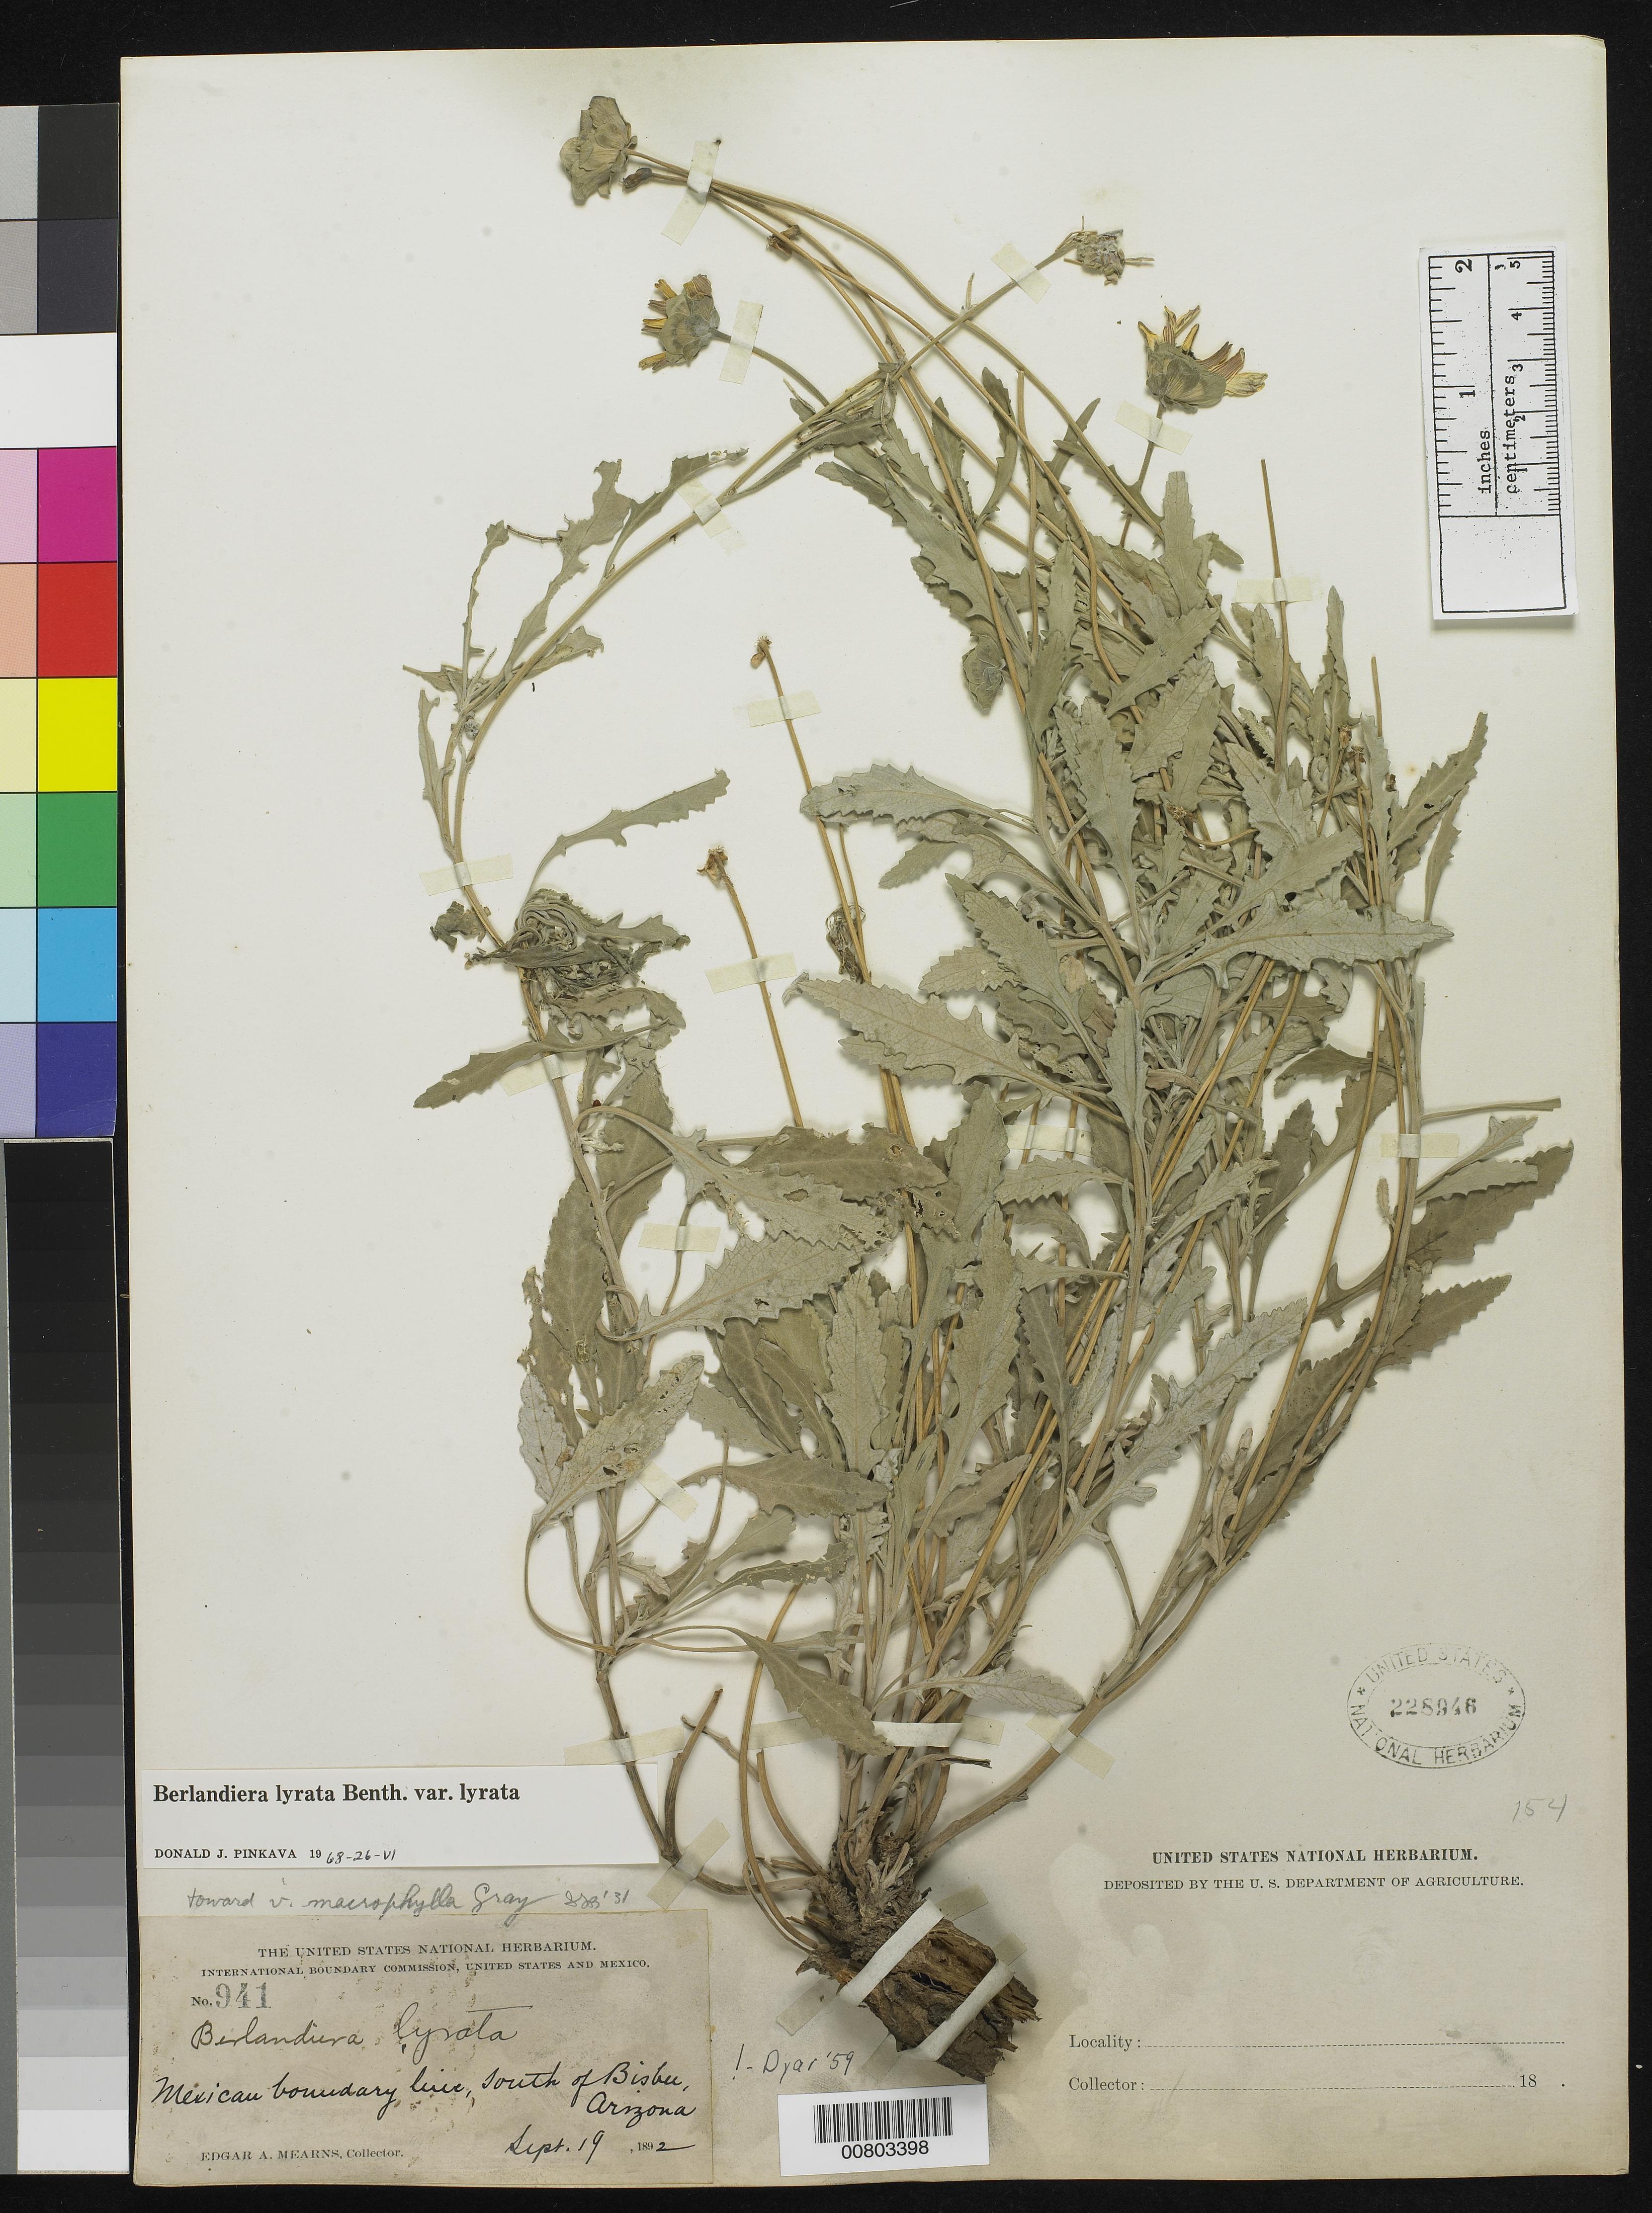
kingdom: Plantae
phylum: Tracheophyta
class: Magnoliopsida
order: Asterales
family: Asteraceae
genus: Berlandiera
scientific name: Berlandiera lyrata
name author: Benth.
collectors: E. A. Mearns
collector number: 941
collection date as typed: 19 Sep 1892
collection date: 1892-09-19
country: United States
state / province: Arizona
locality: South of Bisbee, Arizona.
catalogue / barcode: US 228946